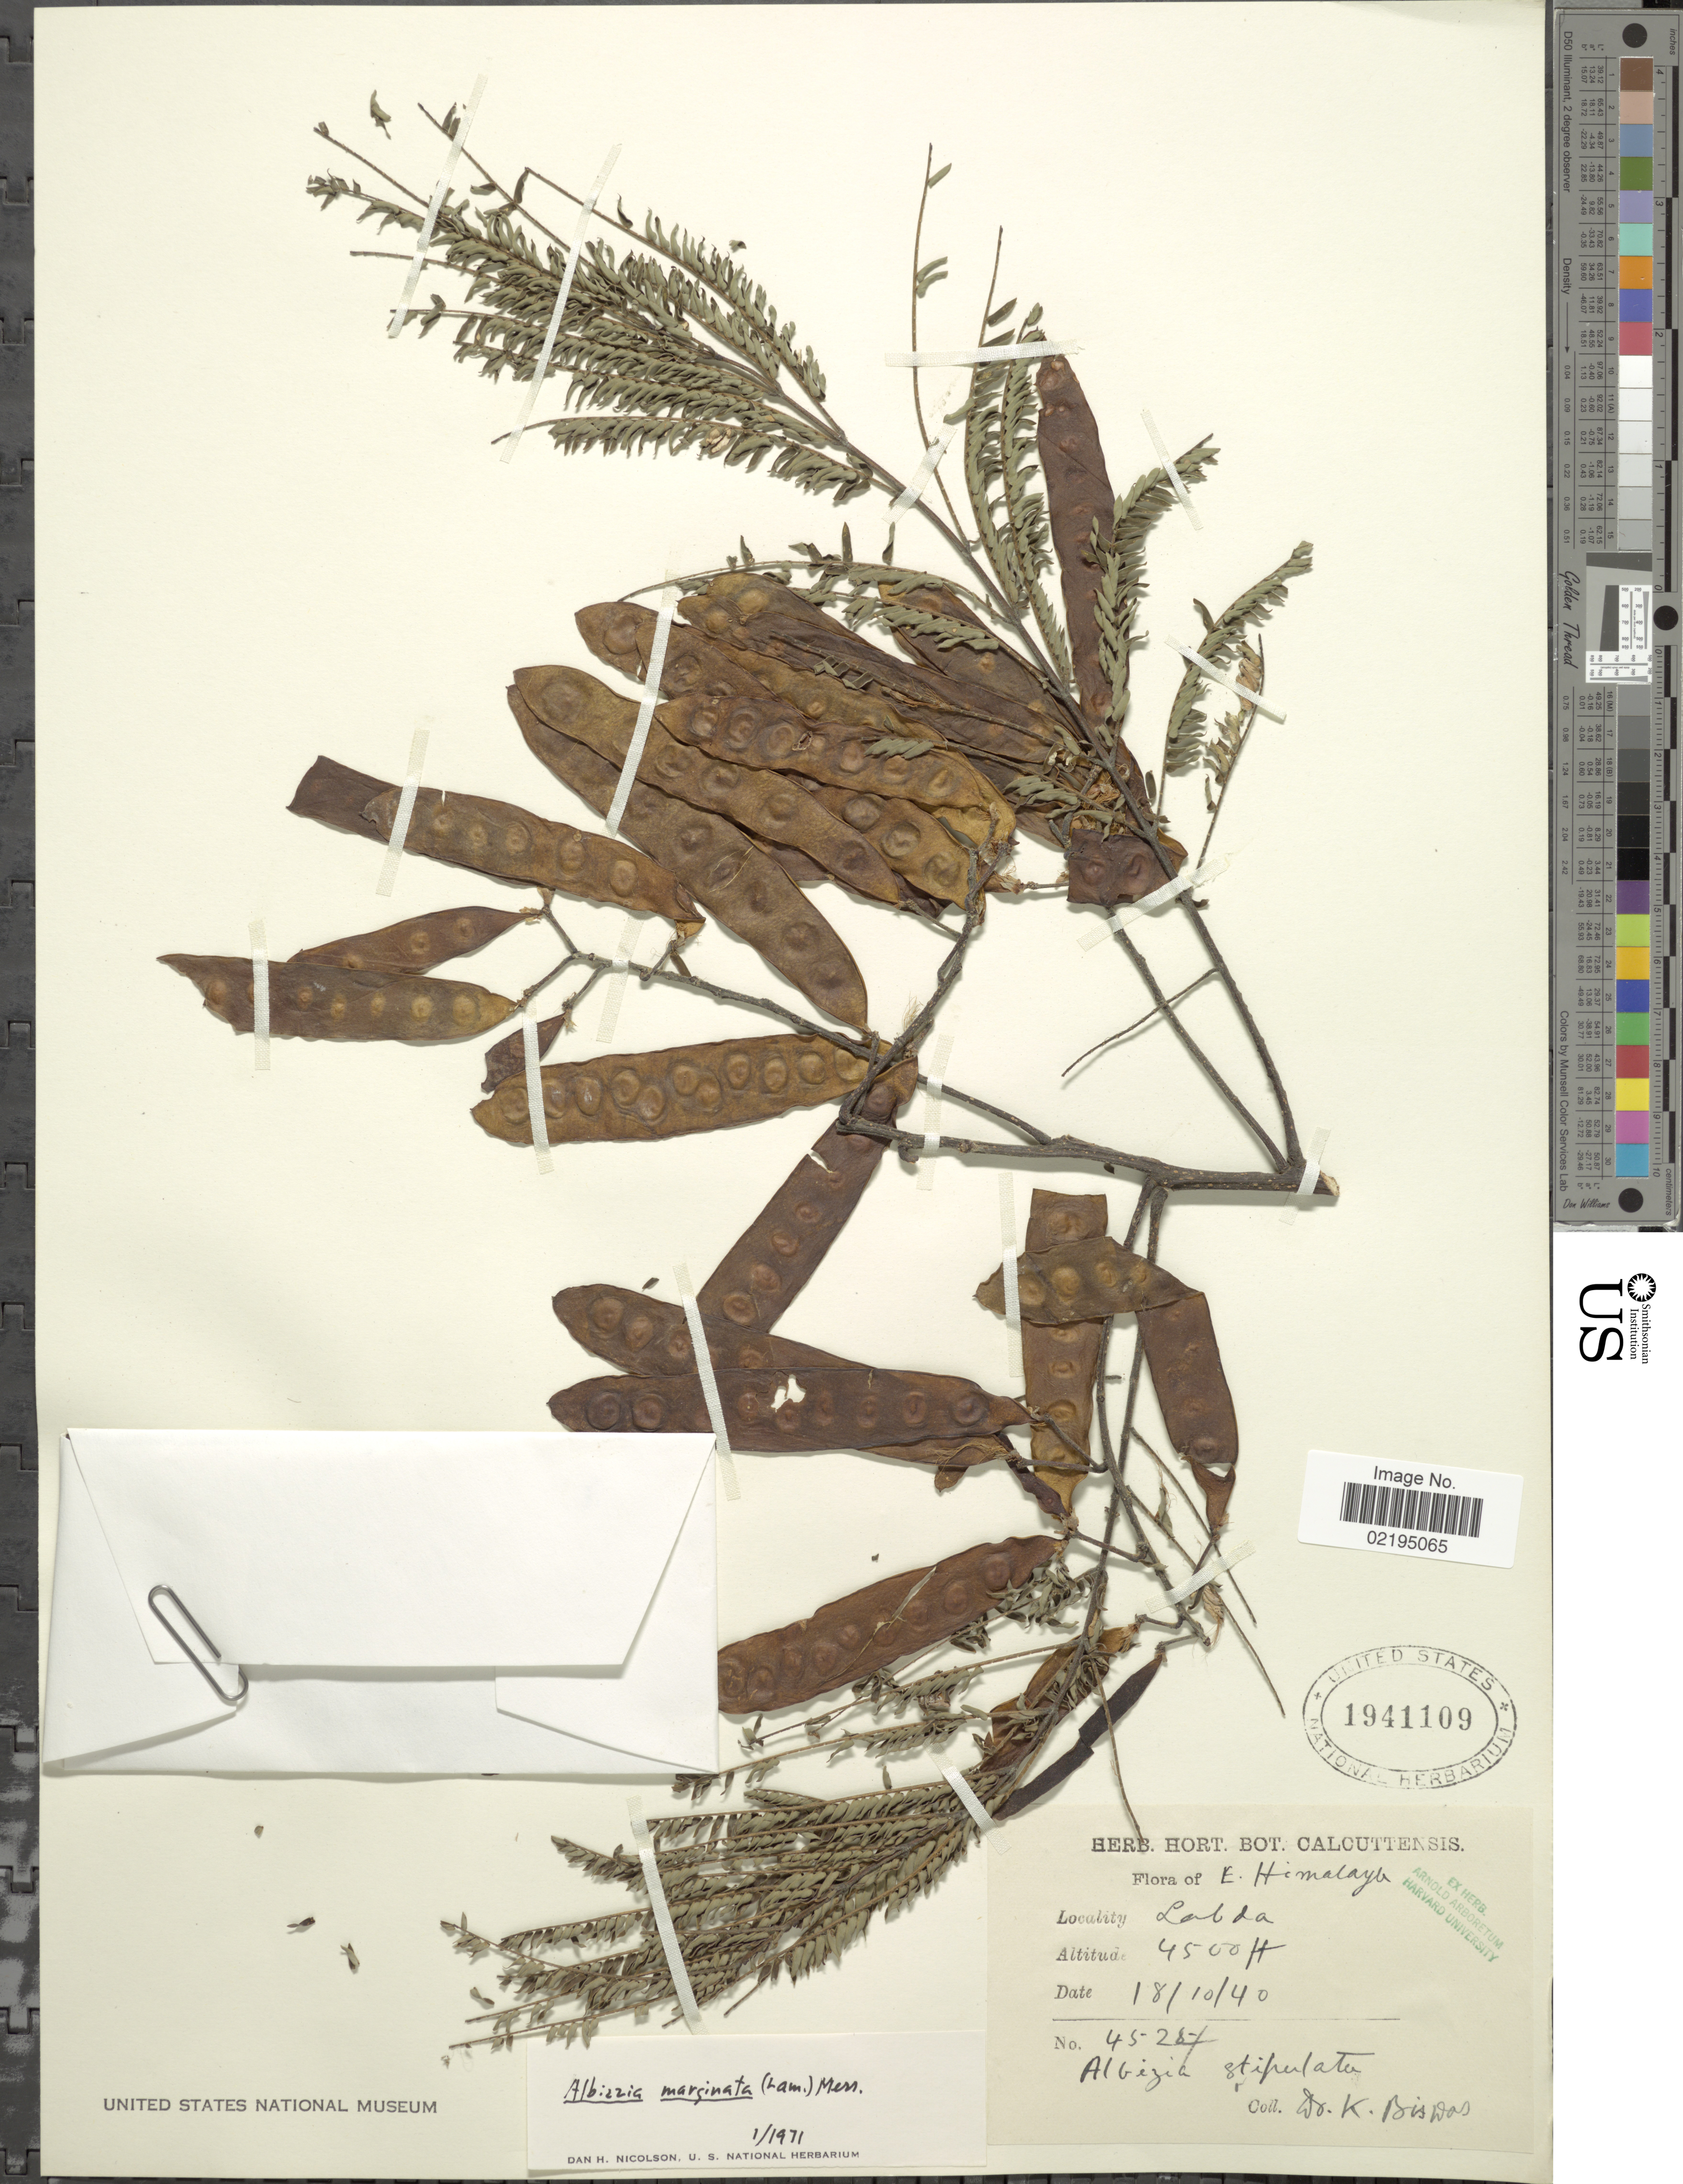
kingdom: Plantae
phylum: Tracheophyta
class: Magnoliopsida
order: Fabales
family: Fabaceae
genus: Albizia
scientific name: Albizia marginata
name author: Merr.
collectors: K. Biswas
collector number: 45257*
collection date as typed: Transcribed d/m/y: 18/10/40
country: India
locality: E. Himalaya, Labda.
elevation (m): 1372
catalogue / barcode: US 1941109